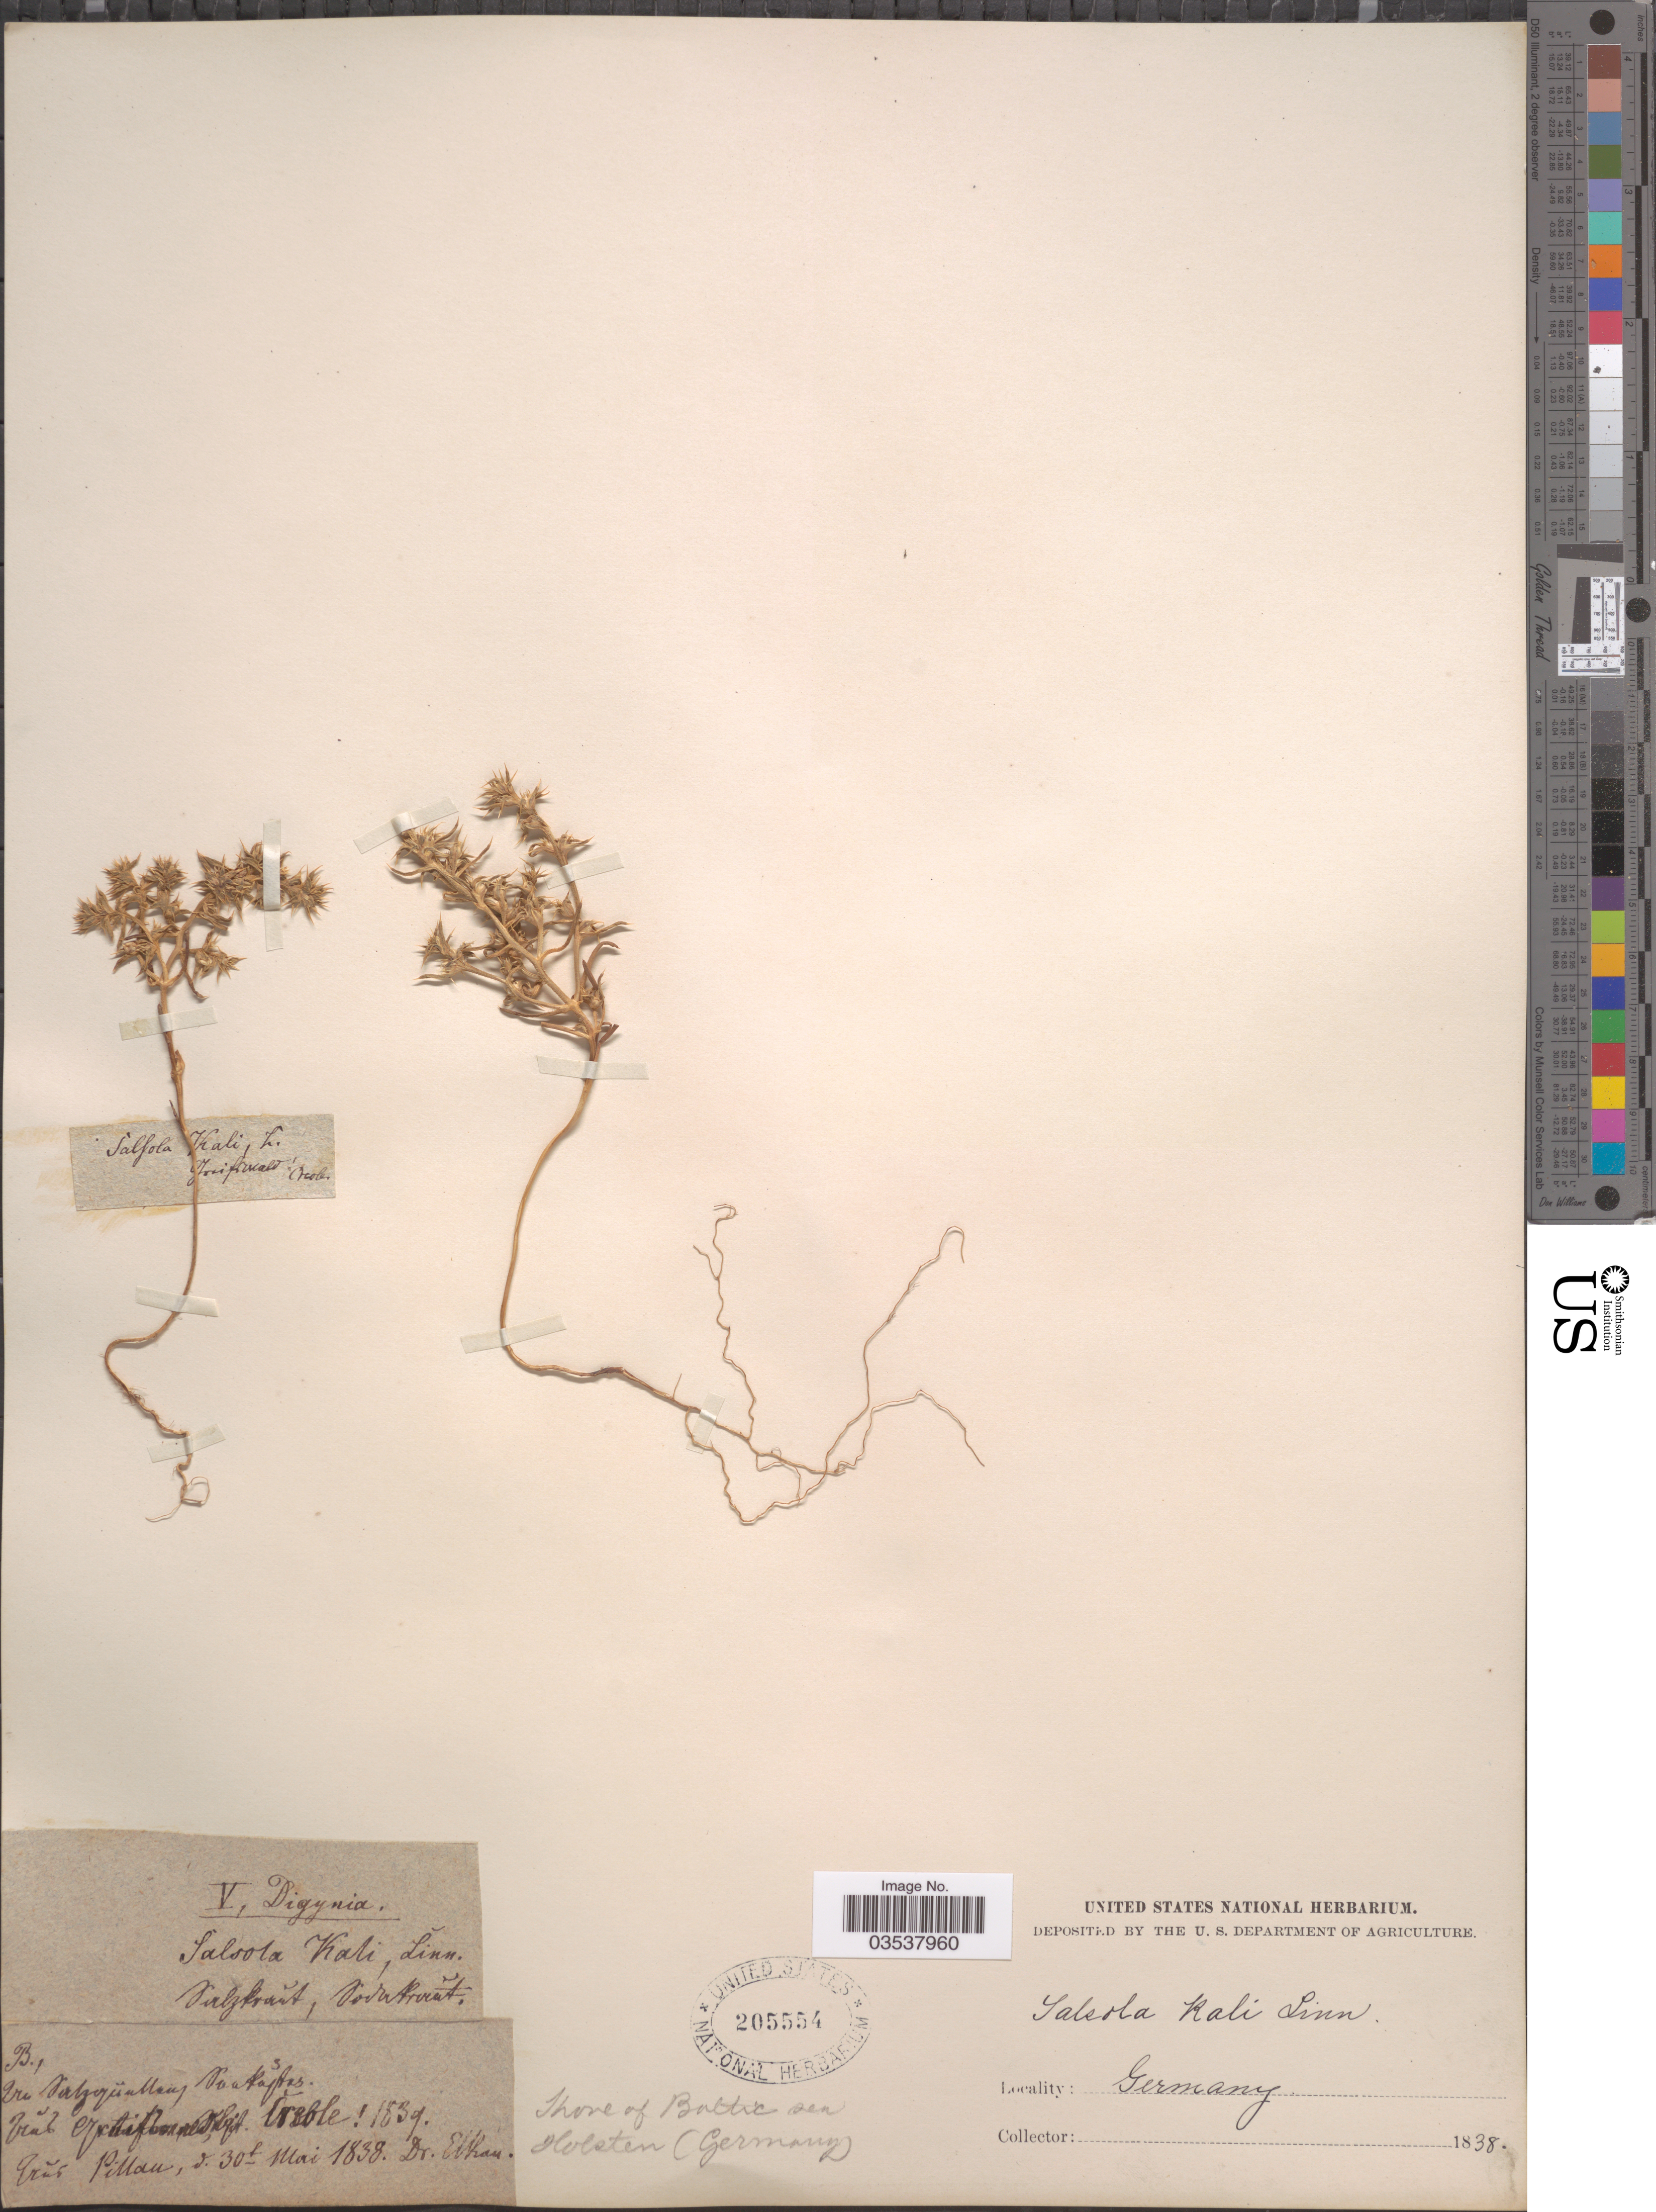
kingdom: Plantae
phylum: Tracheophyta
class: Magnoliopsida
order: Caryophyllales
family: Amaranthaceae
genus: Salsola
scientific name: Salsola kali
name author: L.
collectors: Ellham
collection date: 1838-05-30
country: Germany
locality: Shore of Baltic sea Holsten. Erūs Pillau. [interpreted]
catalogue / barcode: US 205554